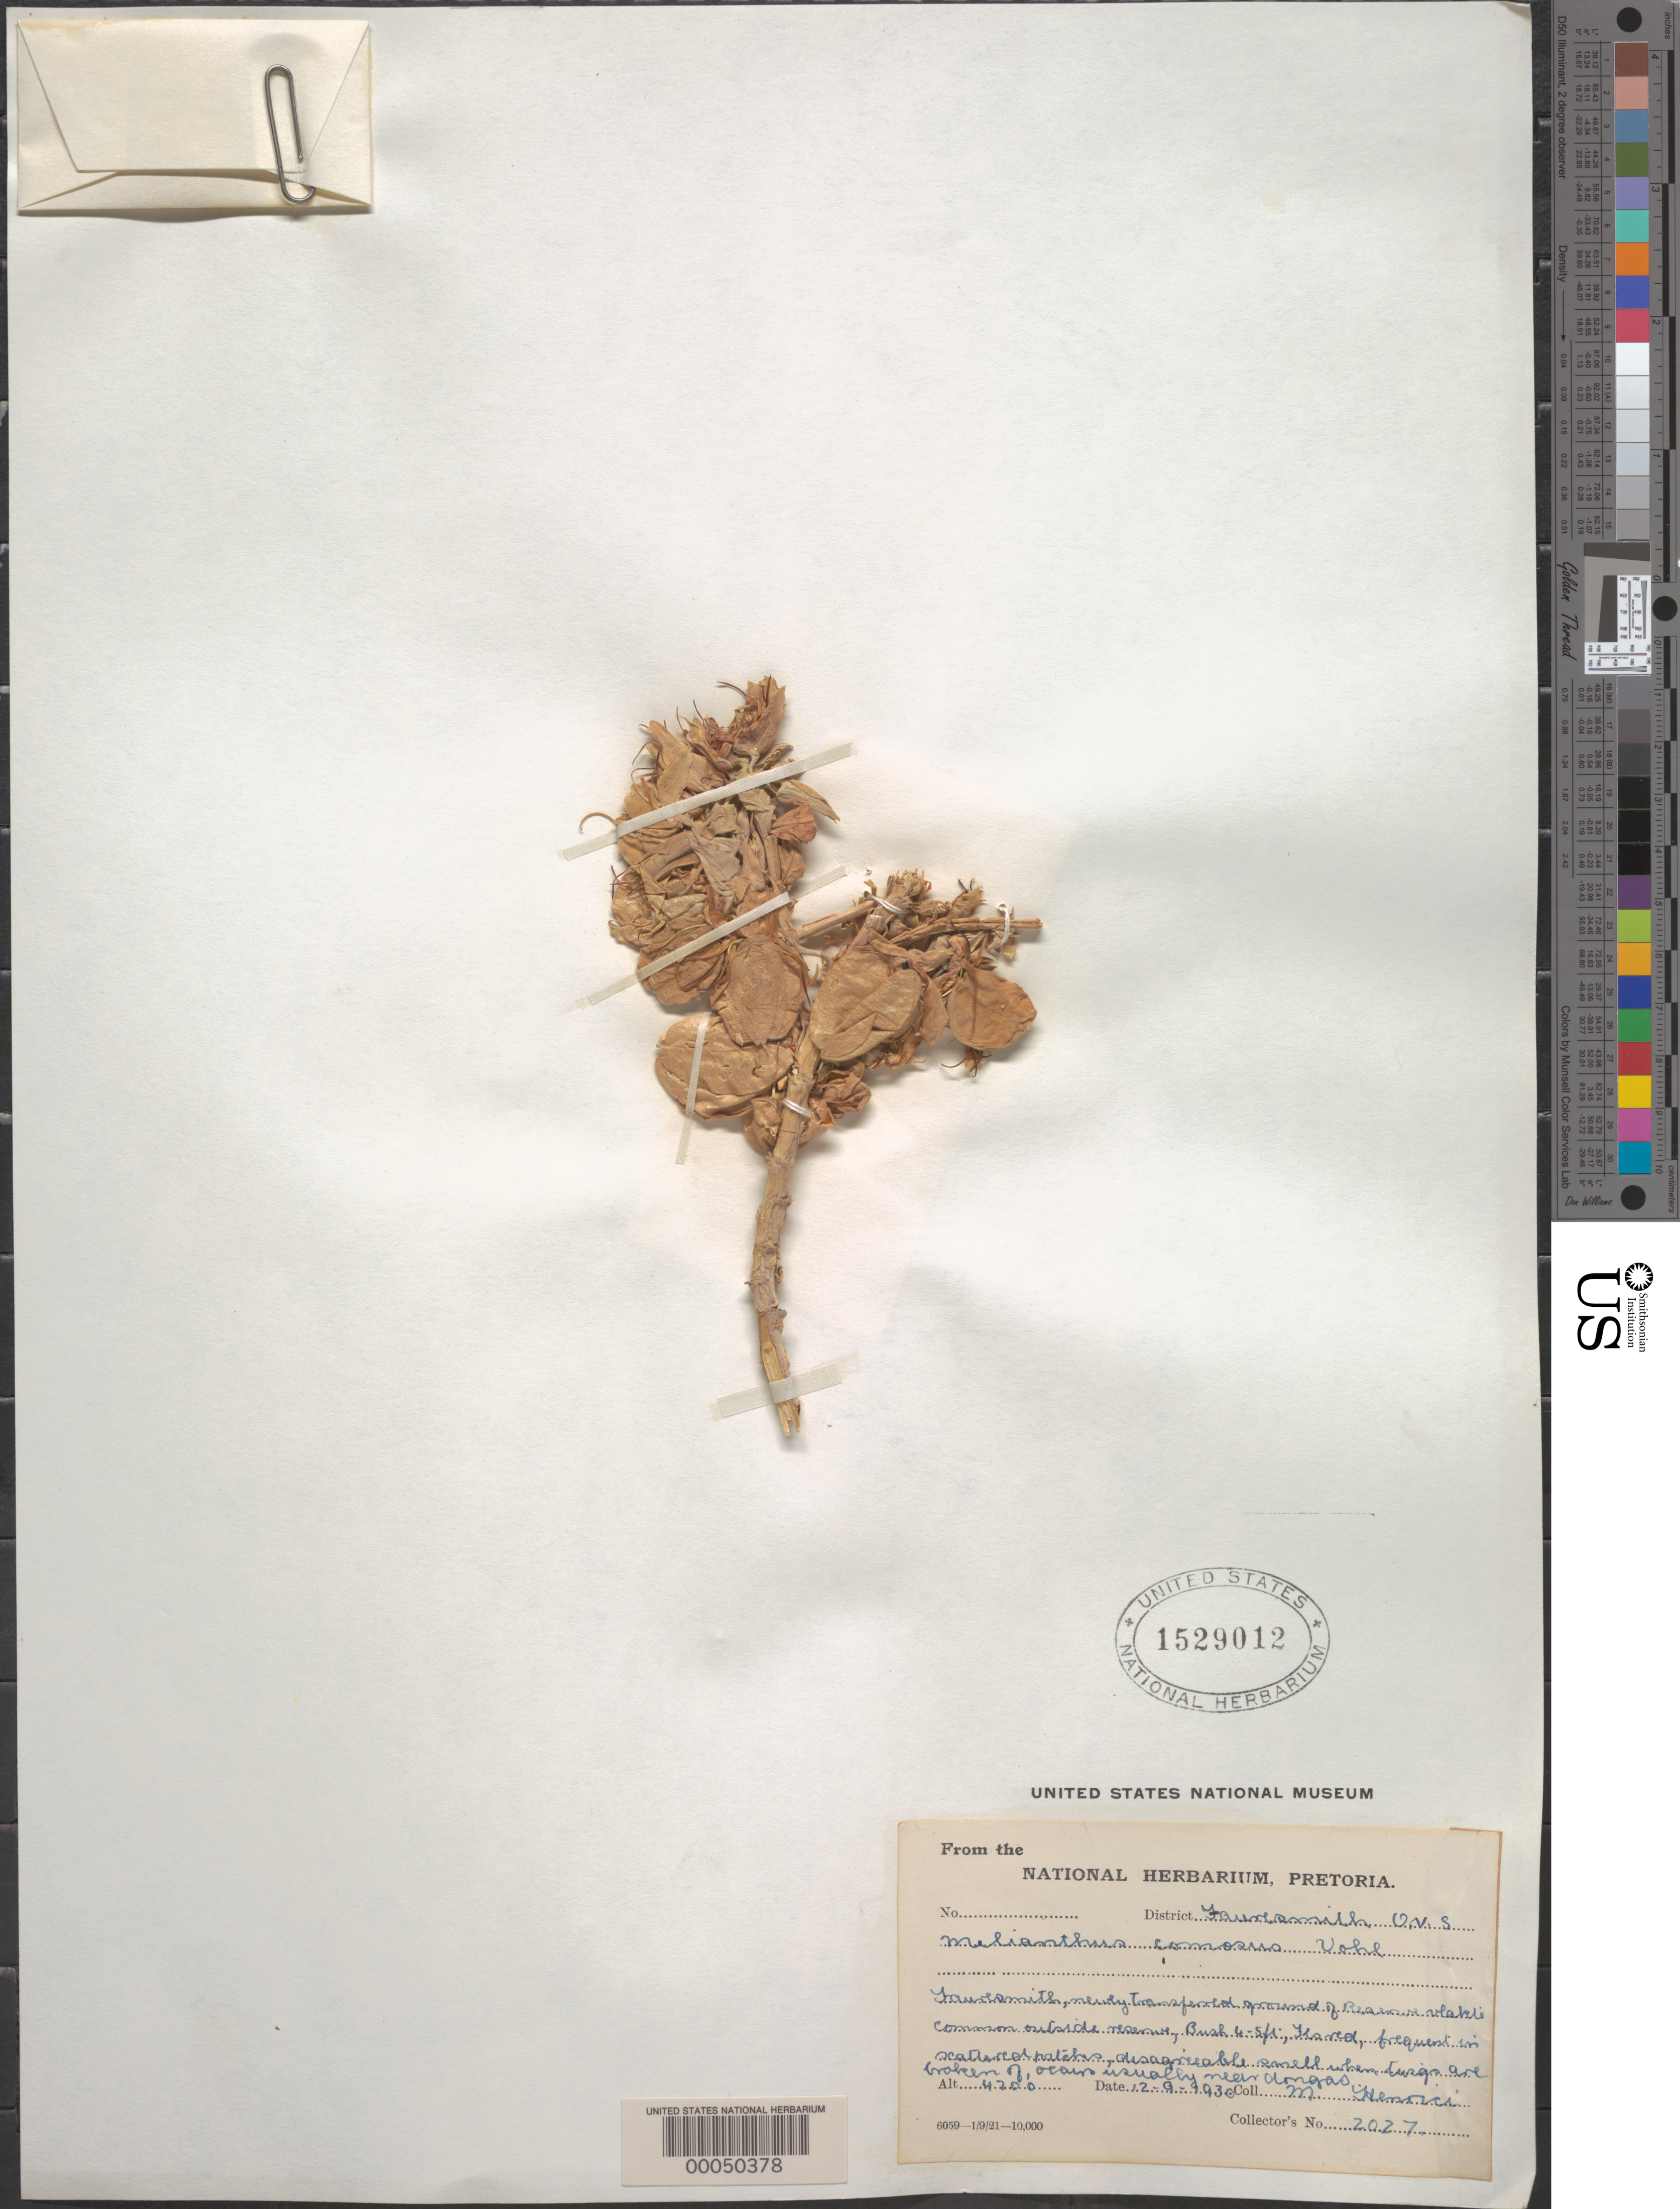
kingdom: Plantae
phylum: Tracheophyta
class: Magnoliopsida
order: Geraniales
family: Melianthaceae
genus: Melianthus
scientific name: Melianthus comosus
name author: Vahl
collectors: M. Hennci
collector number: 2027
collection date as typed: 12 Sep 1930 or 09 Dec 1930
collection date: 1930-09-12 or 1930-12-09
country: South Africa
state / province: Free State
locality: Fauresmith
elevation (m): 1433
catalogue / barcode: US 1529012